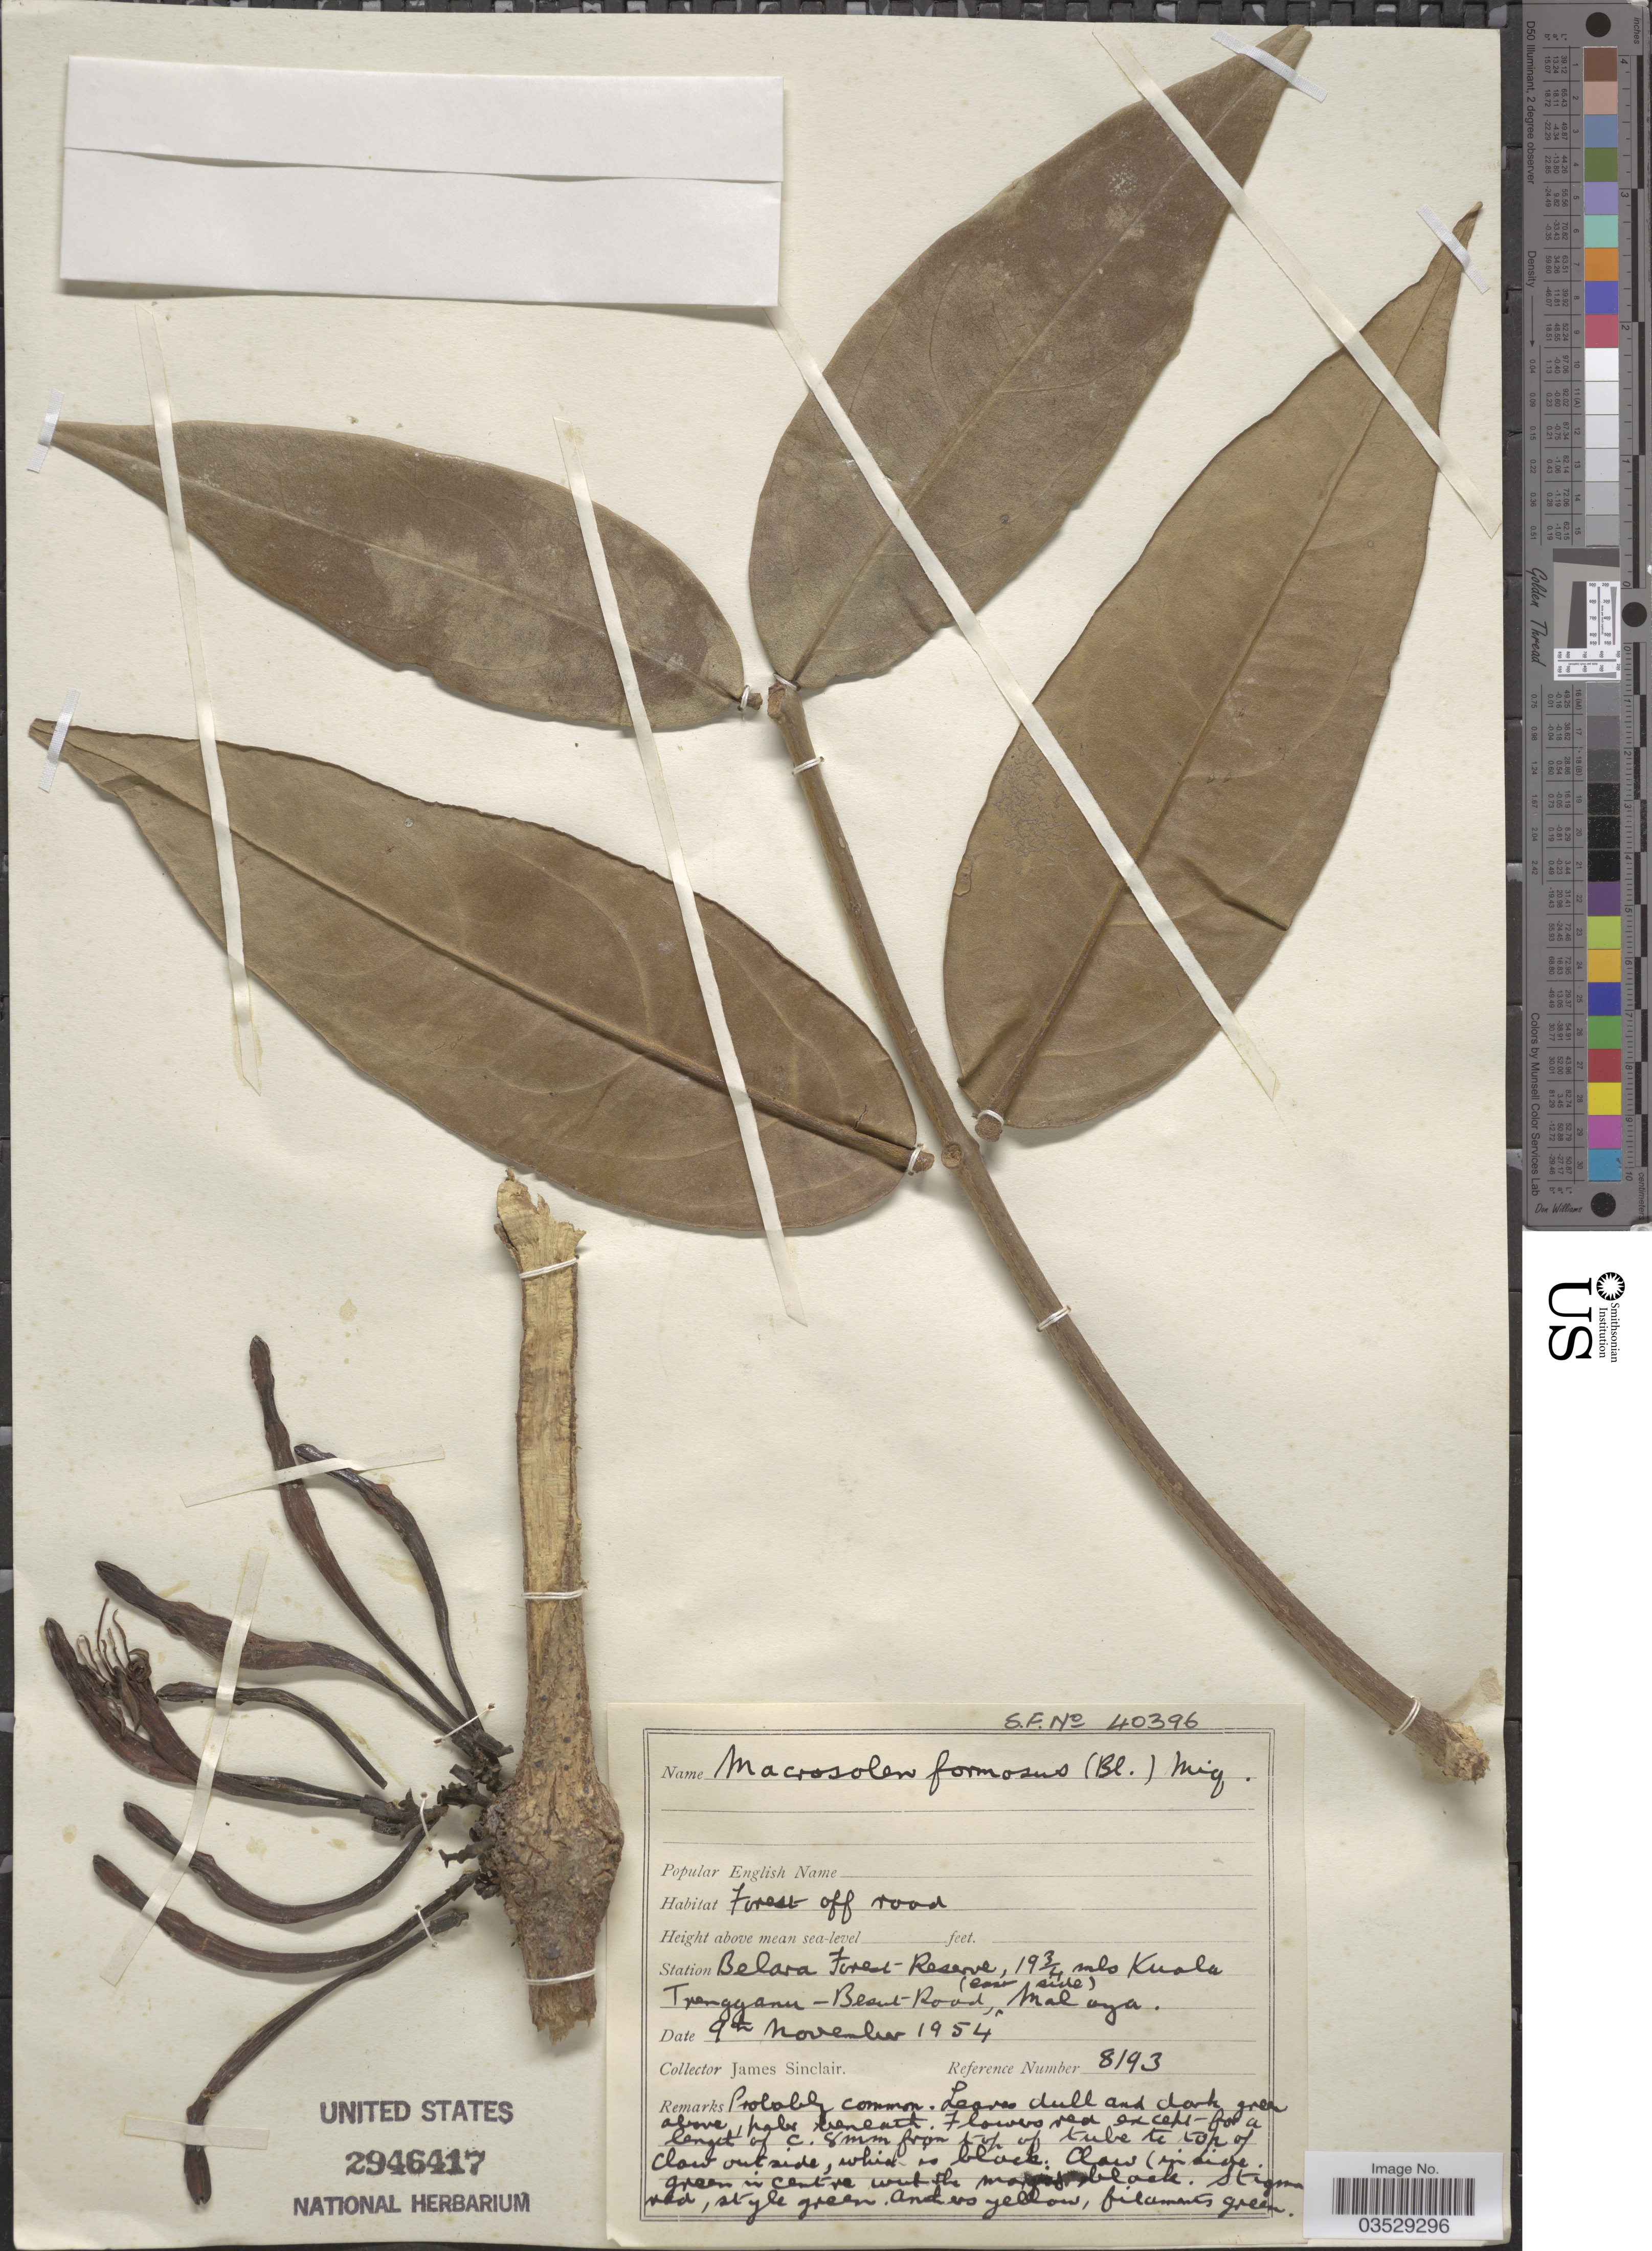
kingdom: Plantae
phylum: Tracheophyta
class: Magnoliopsida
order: Santalales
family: Loranthaceae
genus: Macrosolen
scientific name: Macrosolen formosus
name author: (Blume) Miq.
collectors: J. Sinclair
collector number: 8193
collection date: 1954-11-09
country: Malaysia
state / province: Terengganu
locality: Station Belara Forest Reserve, 19 3/4 mls Kuala Trengganu - Besut - Road (east side), Malaya.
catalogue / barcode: US 2946417